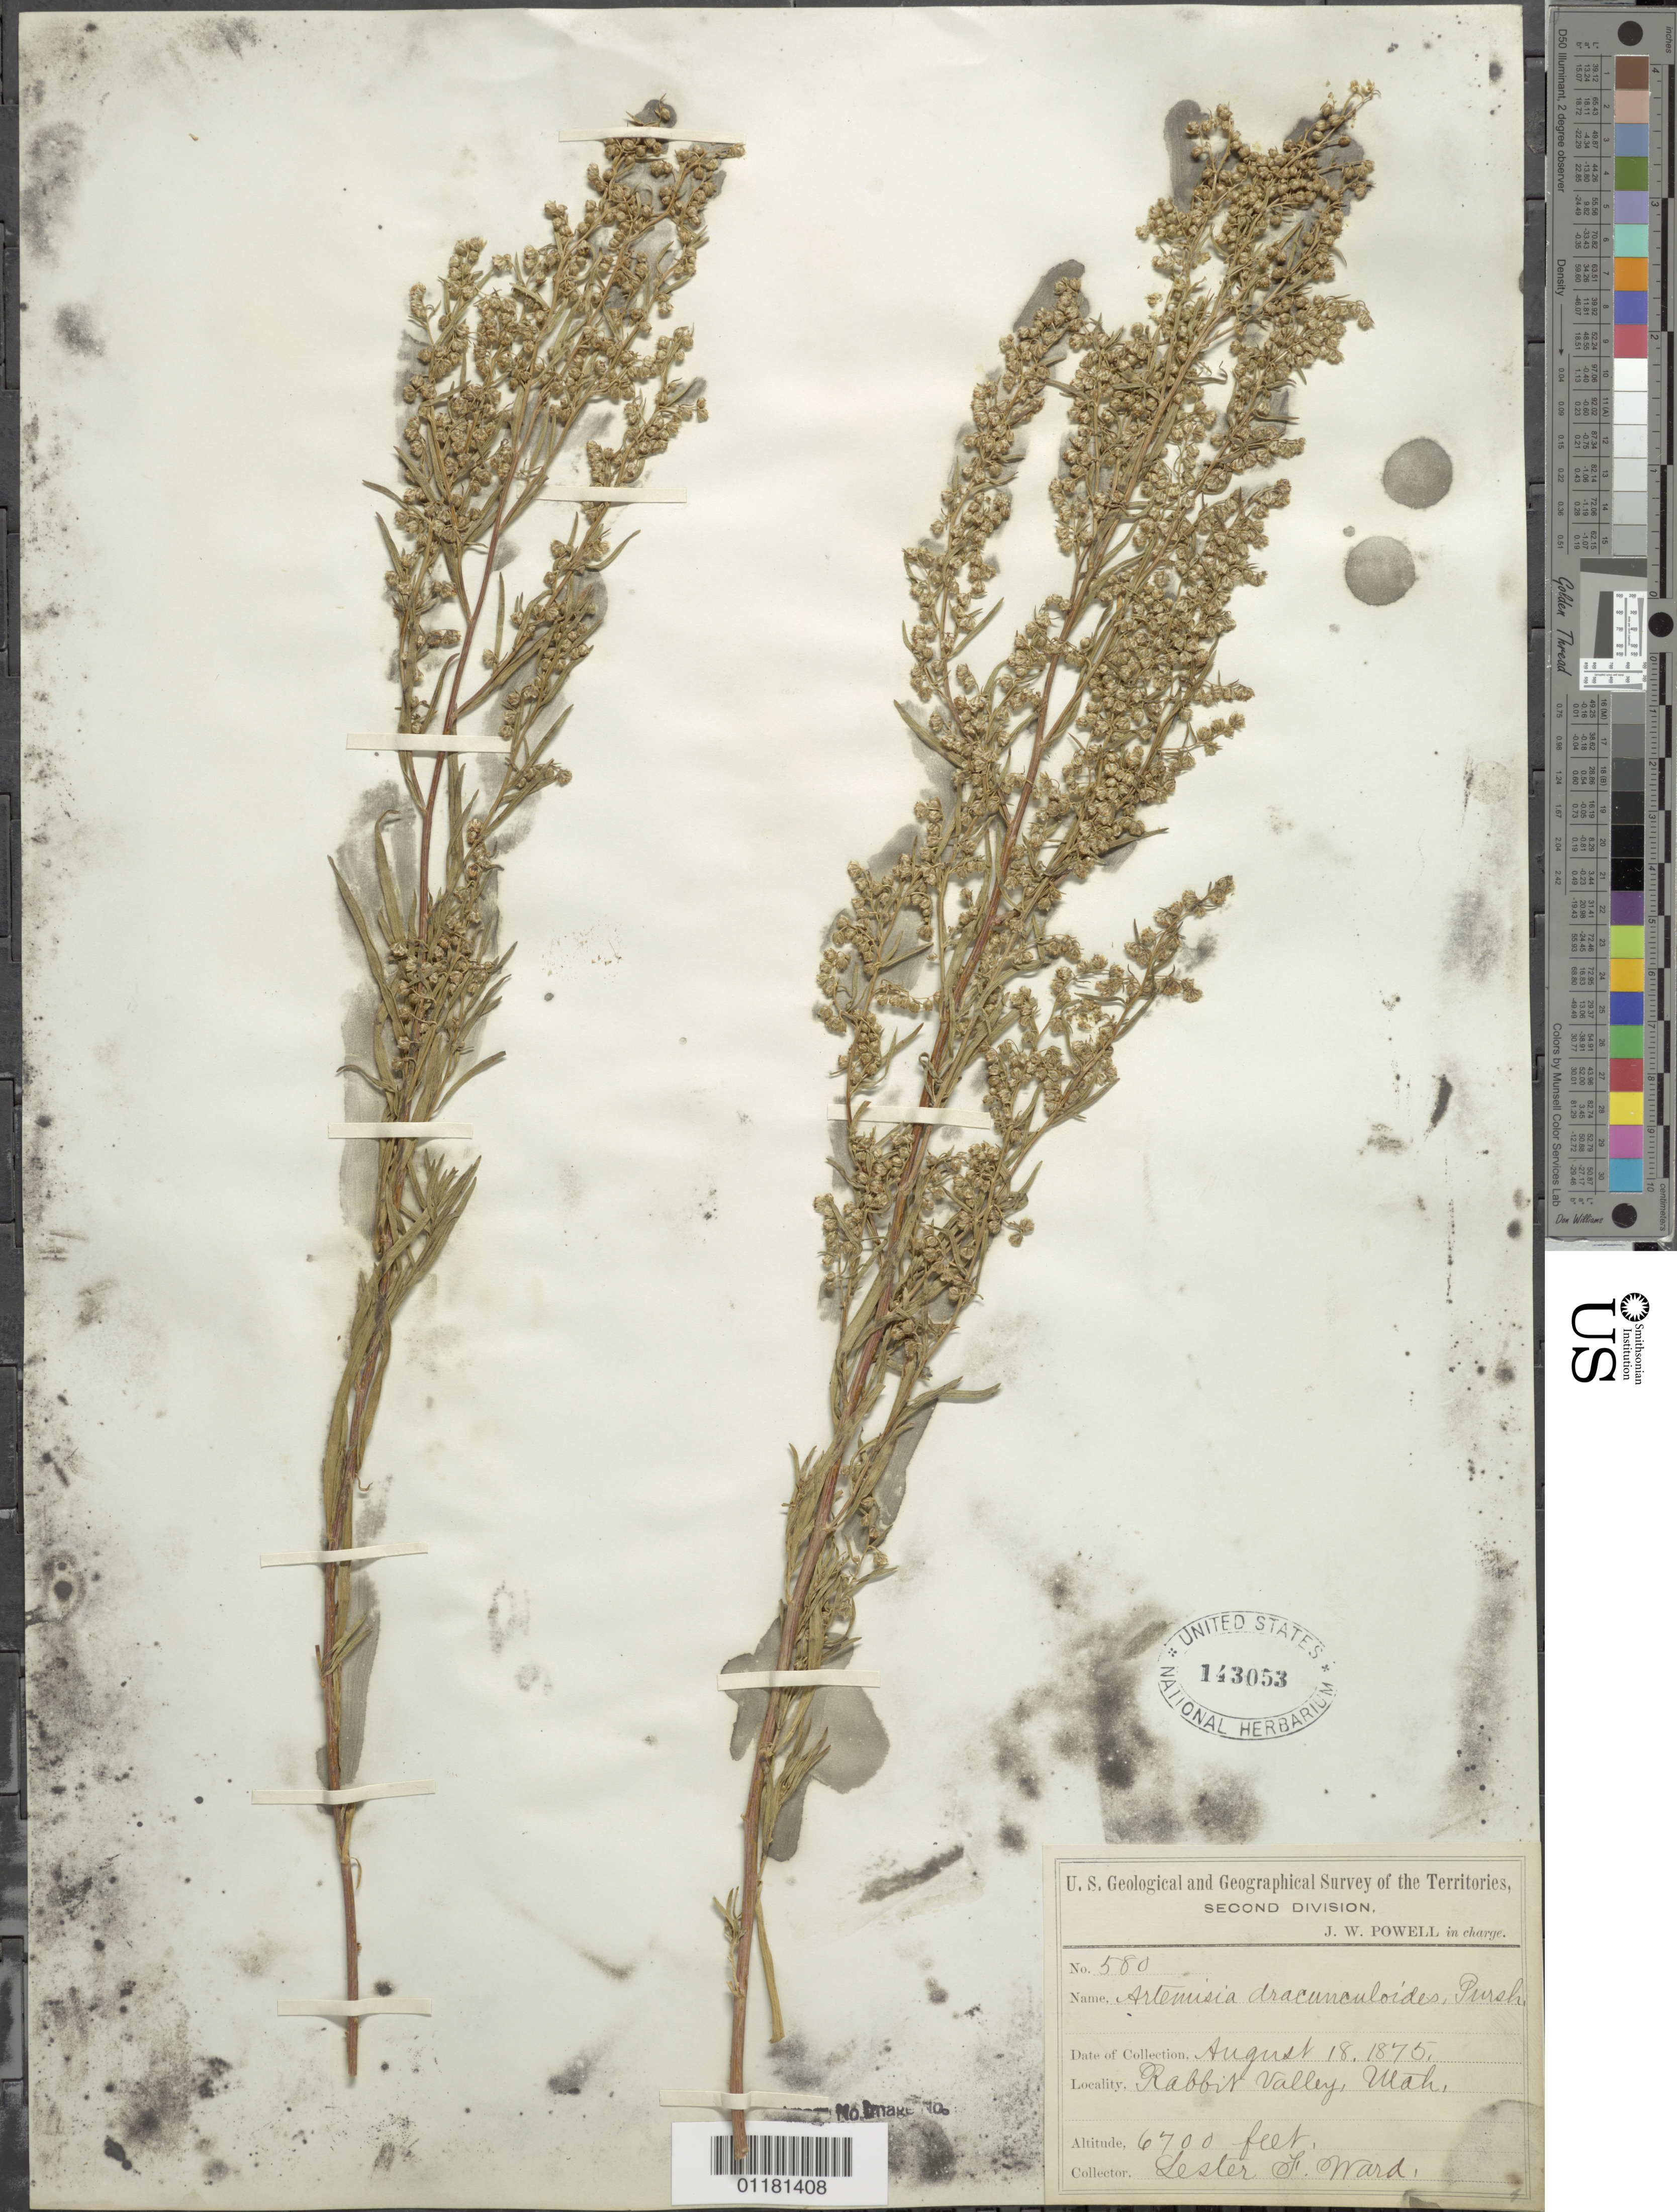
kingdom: Plantae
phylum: Tracheophyta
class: Magnoliopsida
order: Asterales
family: Asteraceae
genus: Artemisia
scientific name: Artemisia dracunculoides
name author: Pursh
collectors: L. F. Ward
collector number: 580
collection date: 1875-08-18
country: United States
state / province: Utah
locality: Rabbit Valley.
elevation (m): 2042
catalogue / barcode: US 143053